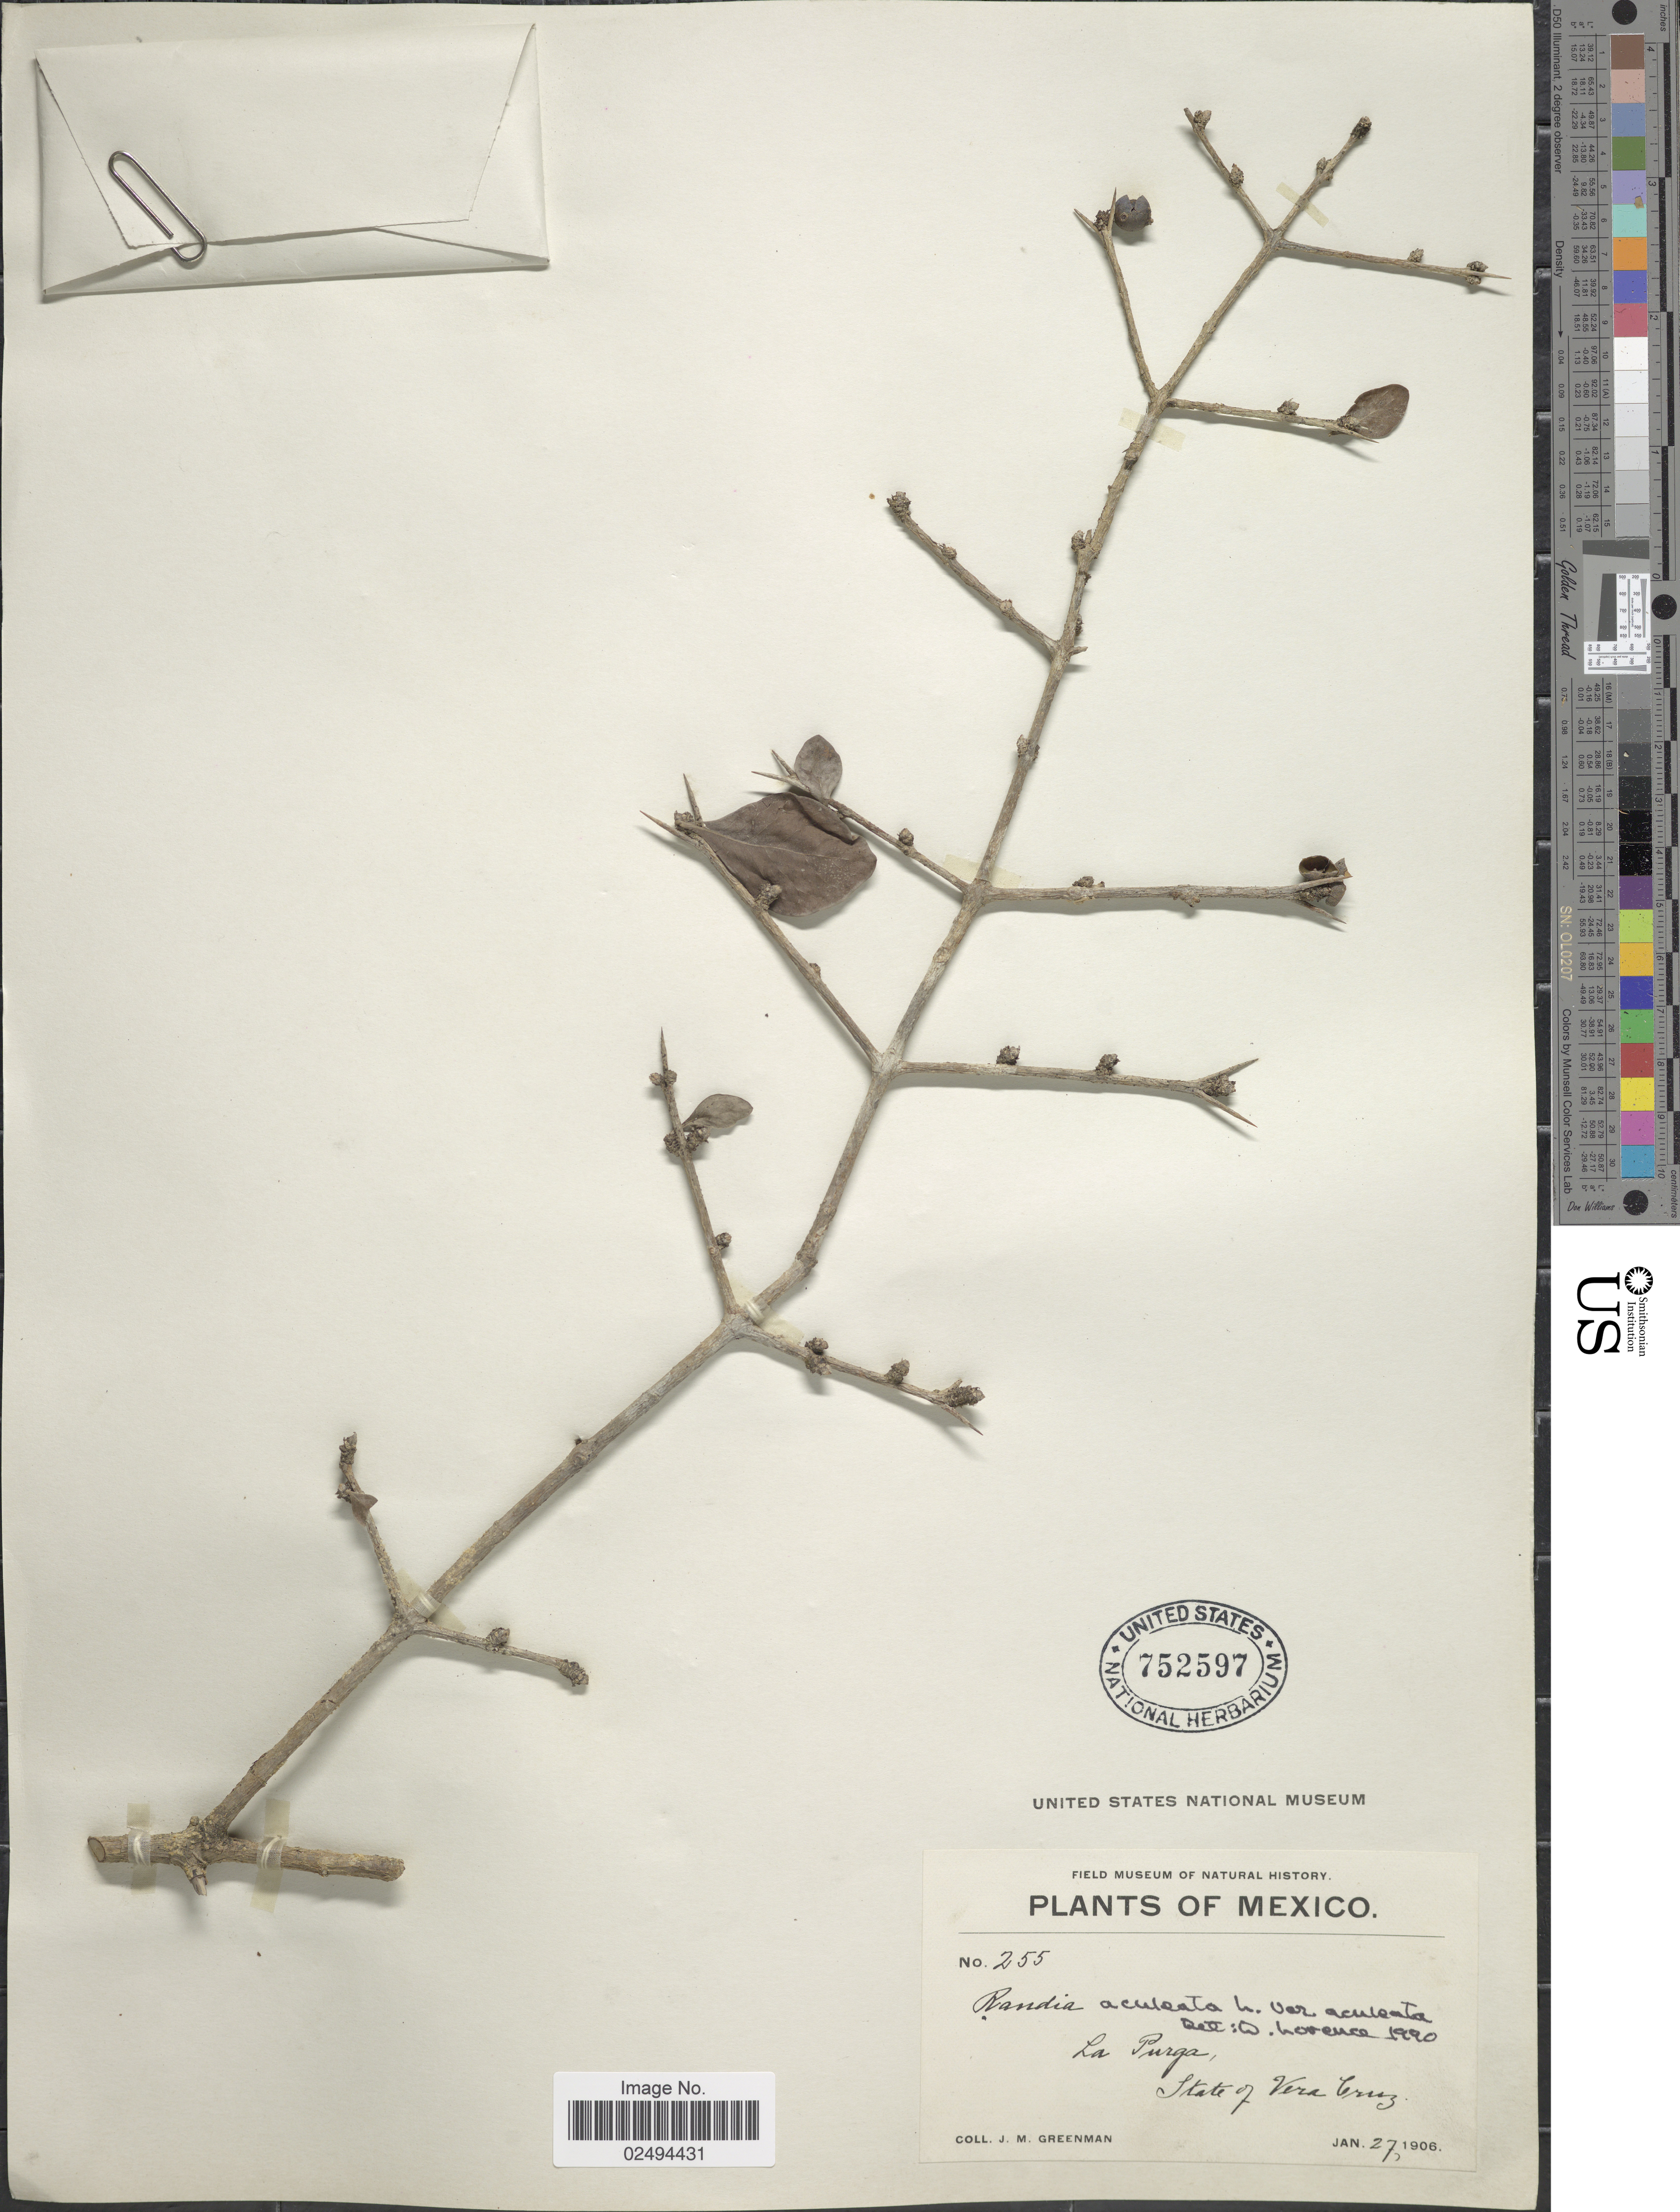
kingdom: Plantae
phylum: Tracheophyta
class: Magnoliopsida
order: Gentianales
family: Rubiaceae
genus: Randia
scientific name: Randia aculeata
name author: L.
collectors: J. M. Greenman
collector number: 255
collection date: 1906-01-27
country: Mexico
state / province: Veracruz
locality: La Purga, State of Veracruz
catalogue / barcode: US 751597